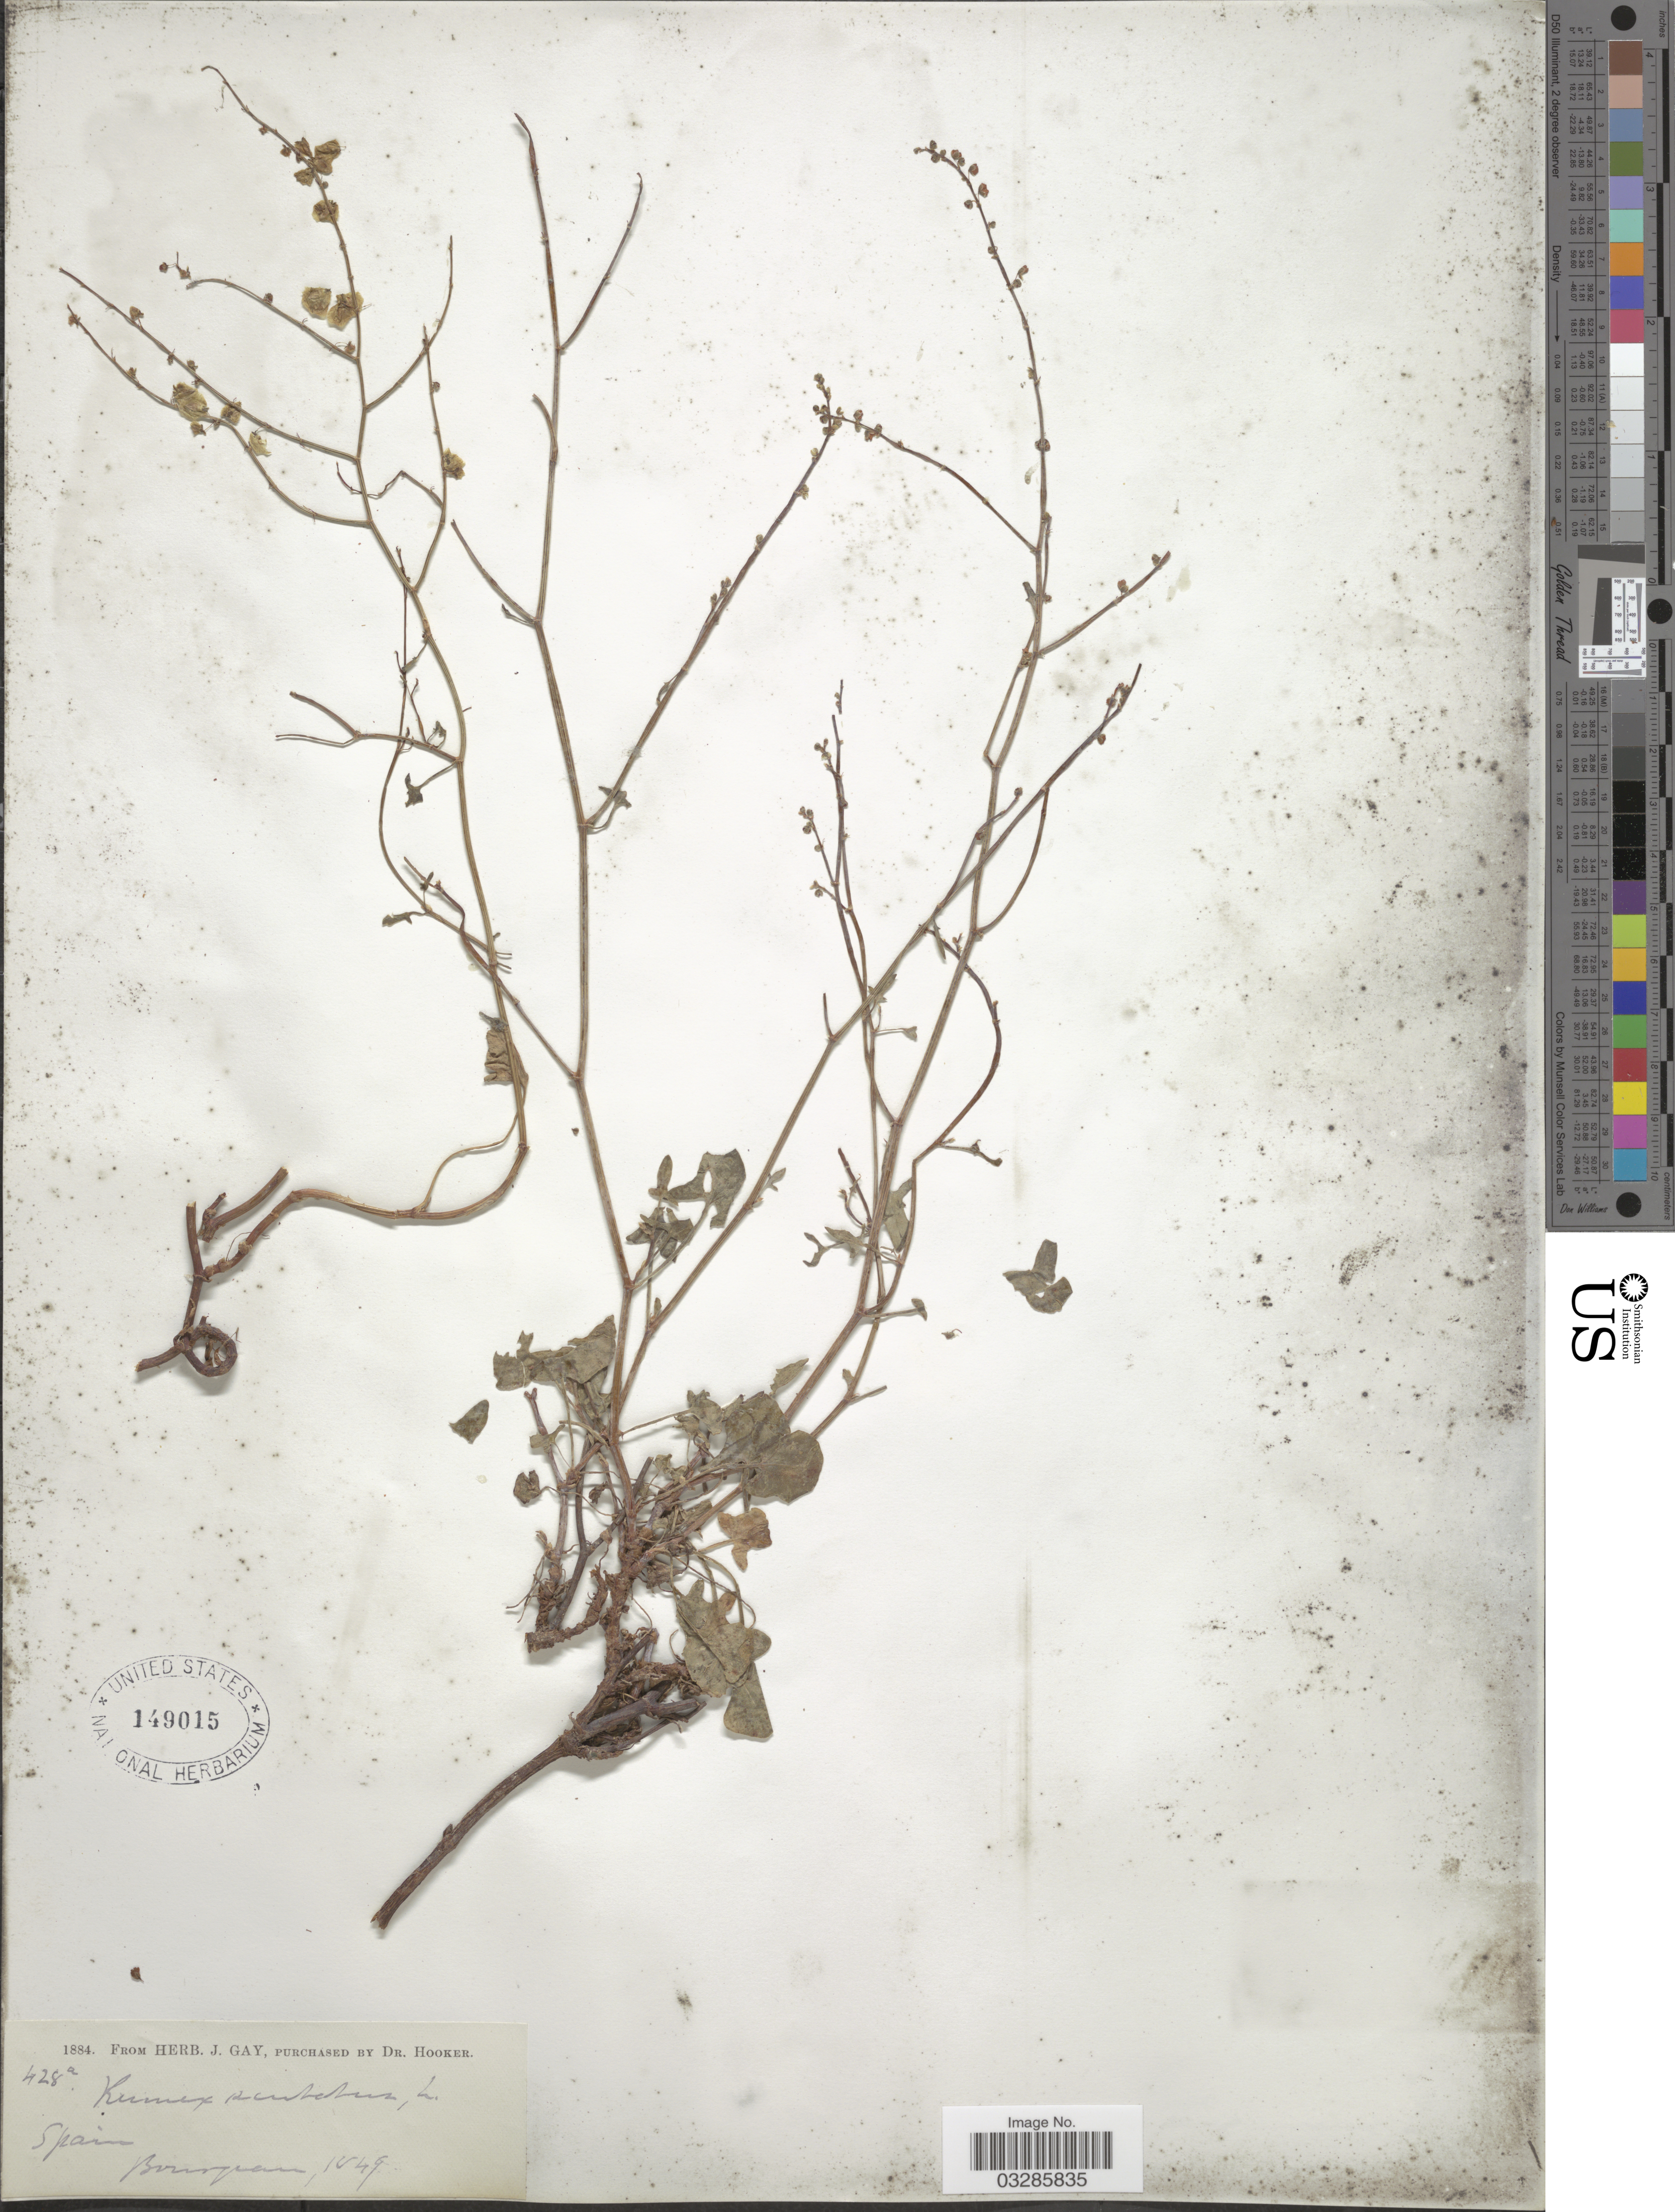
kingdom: Plantae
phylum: Tracheophyta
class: Magnoliopsida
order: Caryophyllales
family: Polygonaceae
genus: Rumex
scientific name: Rumex scutatus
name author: L.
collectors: -. Bourgeau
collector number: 428a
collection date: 1849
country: Spain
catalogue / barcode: US 149015